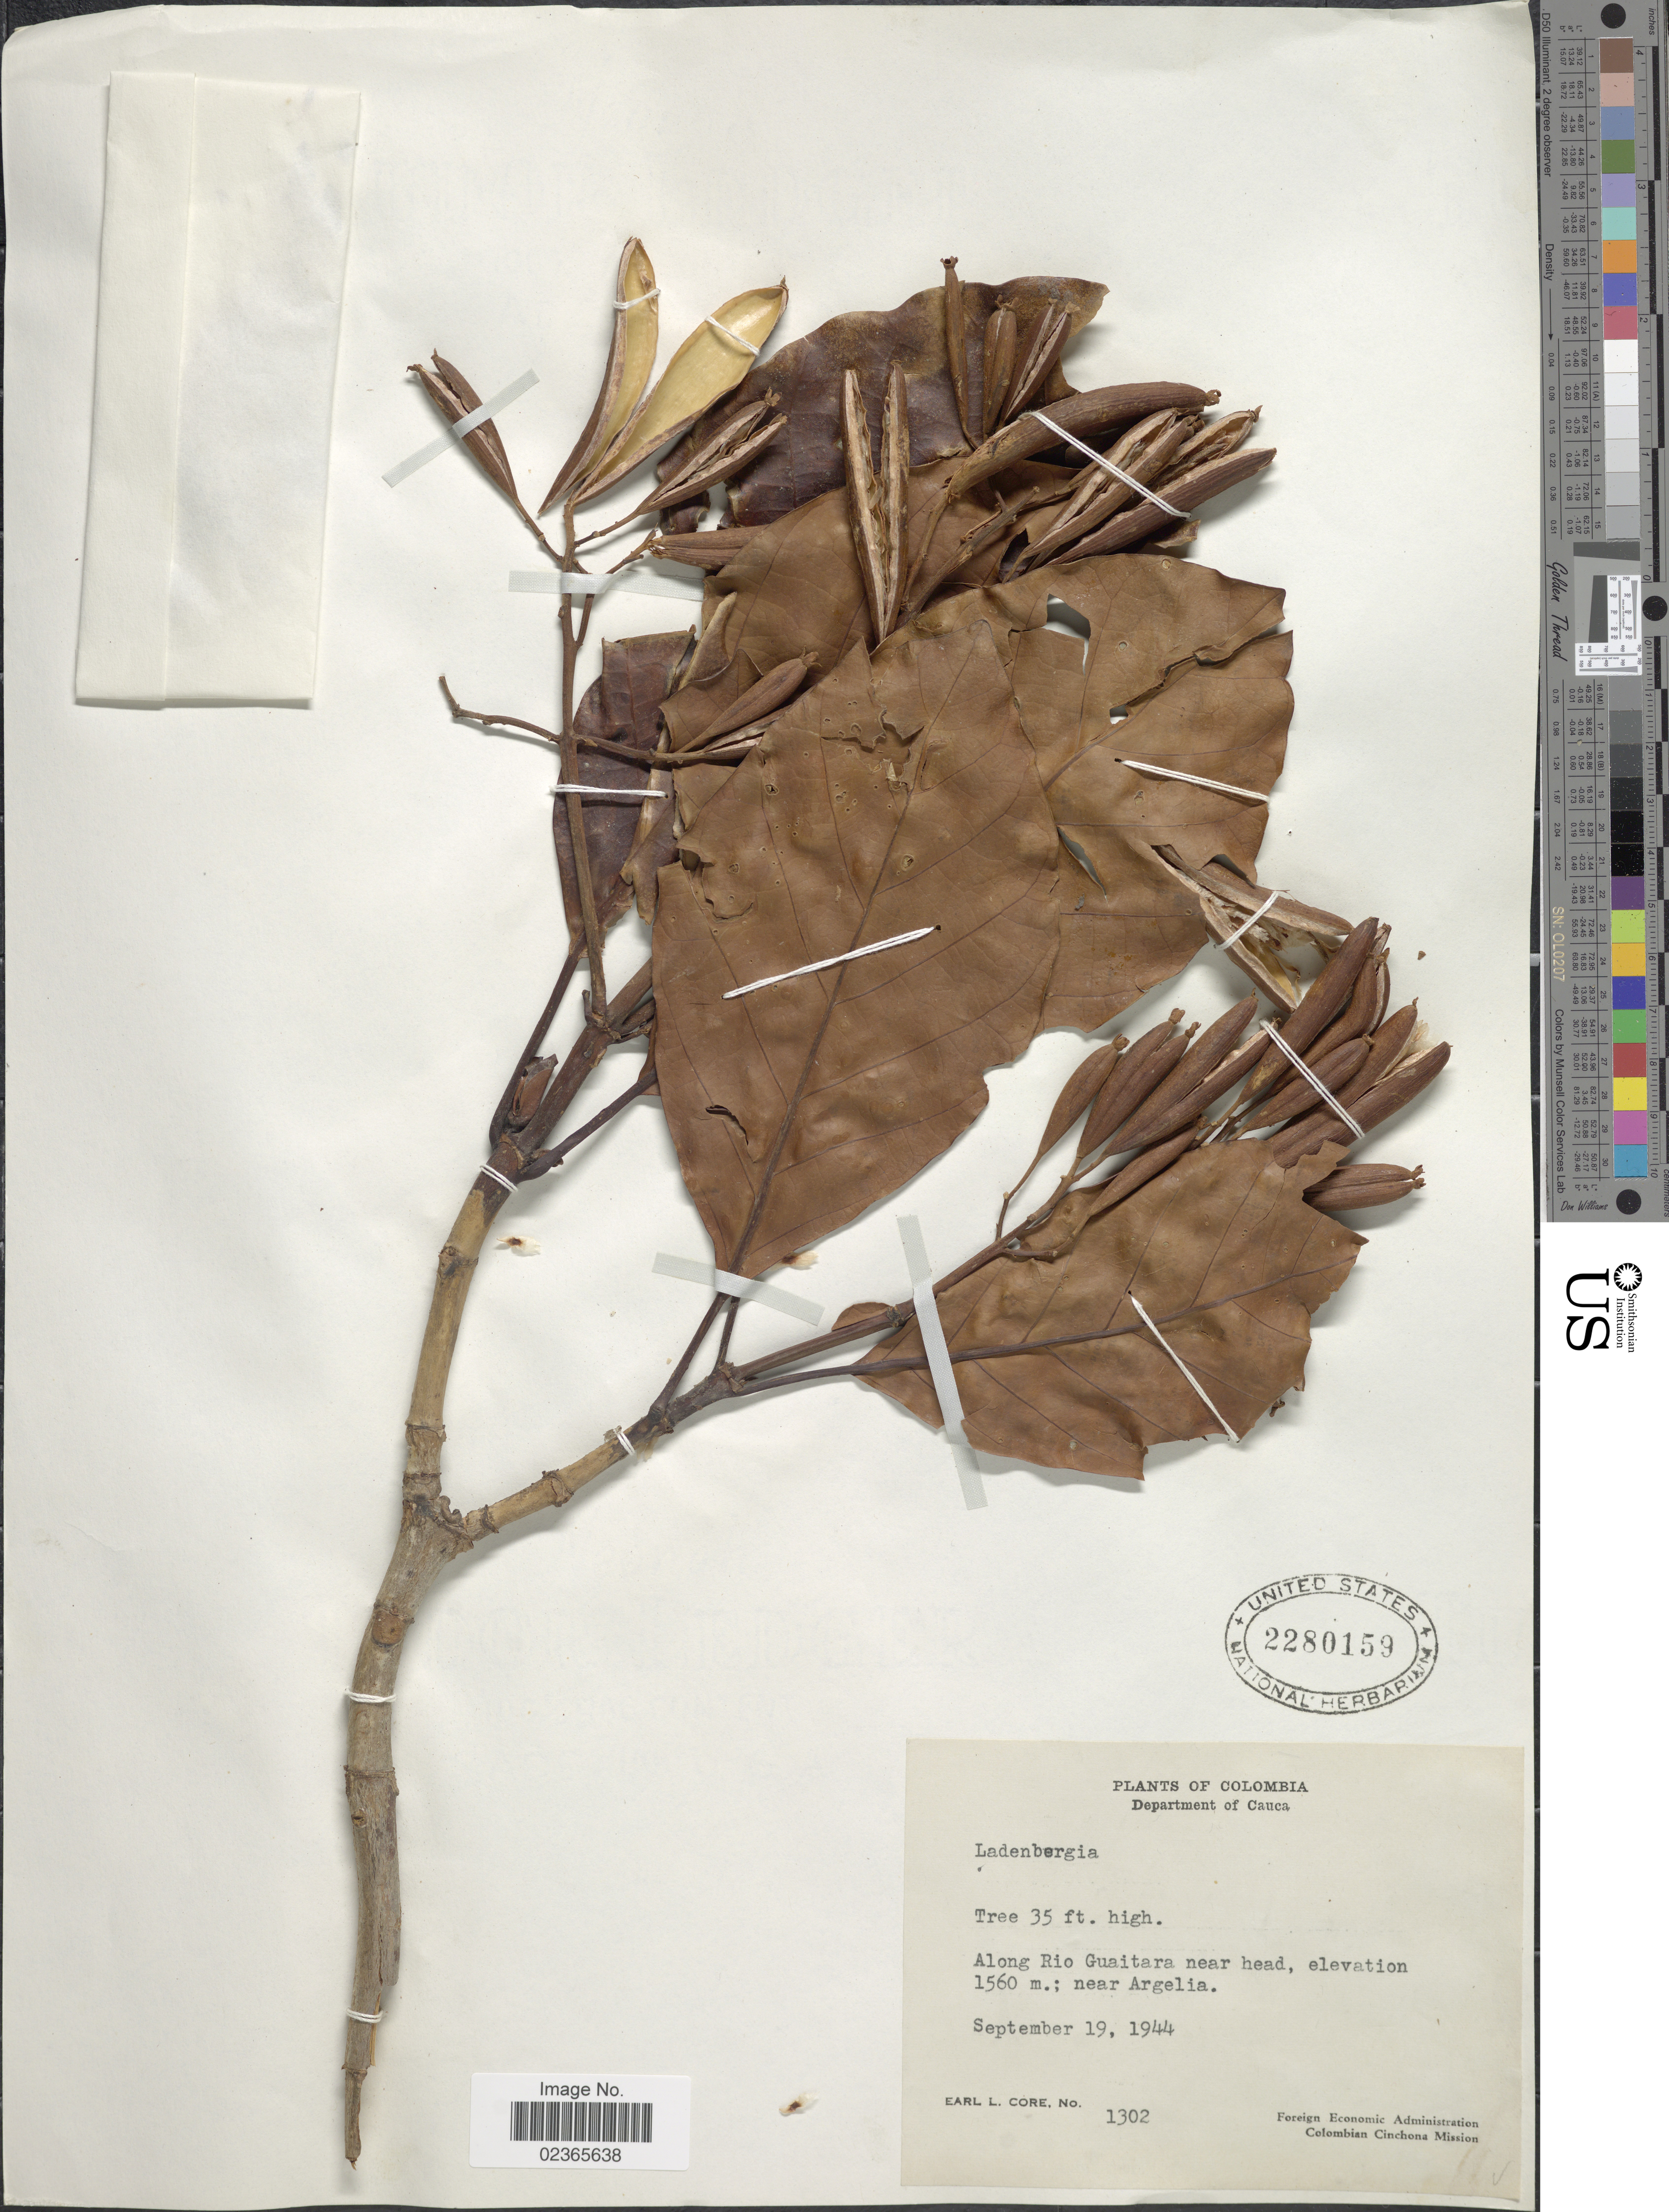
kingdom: Plantae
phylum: Tracheophyta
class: Magnoliopsida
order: Gentianales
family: Rubiaceae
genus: Ladenbergia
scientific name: Ladenbergia sp.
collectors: E. L. Core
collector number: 1302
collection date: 1944-09-19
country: Colombia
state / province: Cauca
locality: Along Rio Guaitara near head, near Areglia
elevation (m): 1560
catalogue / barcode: US 2280159